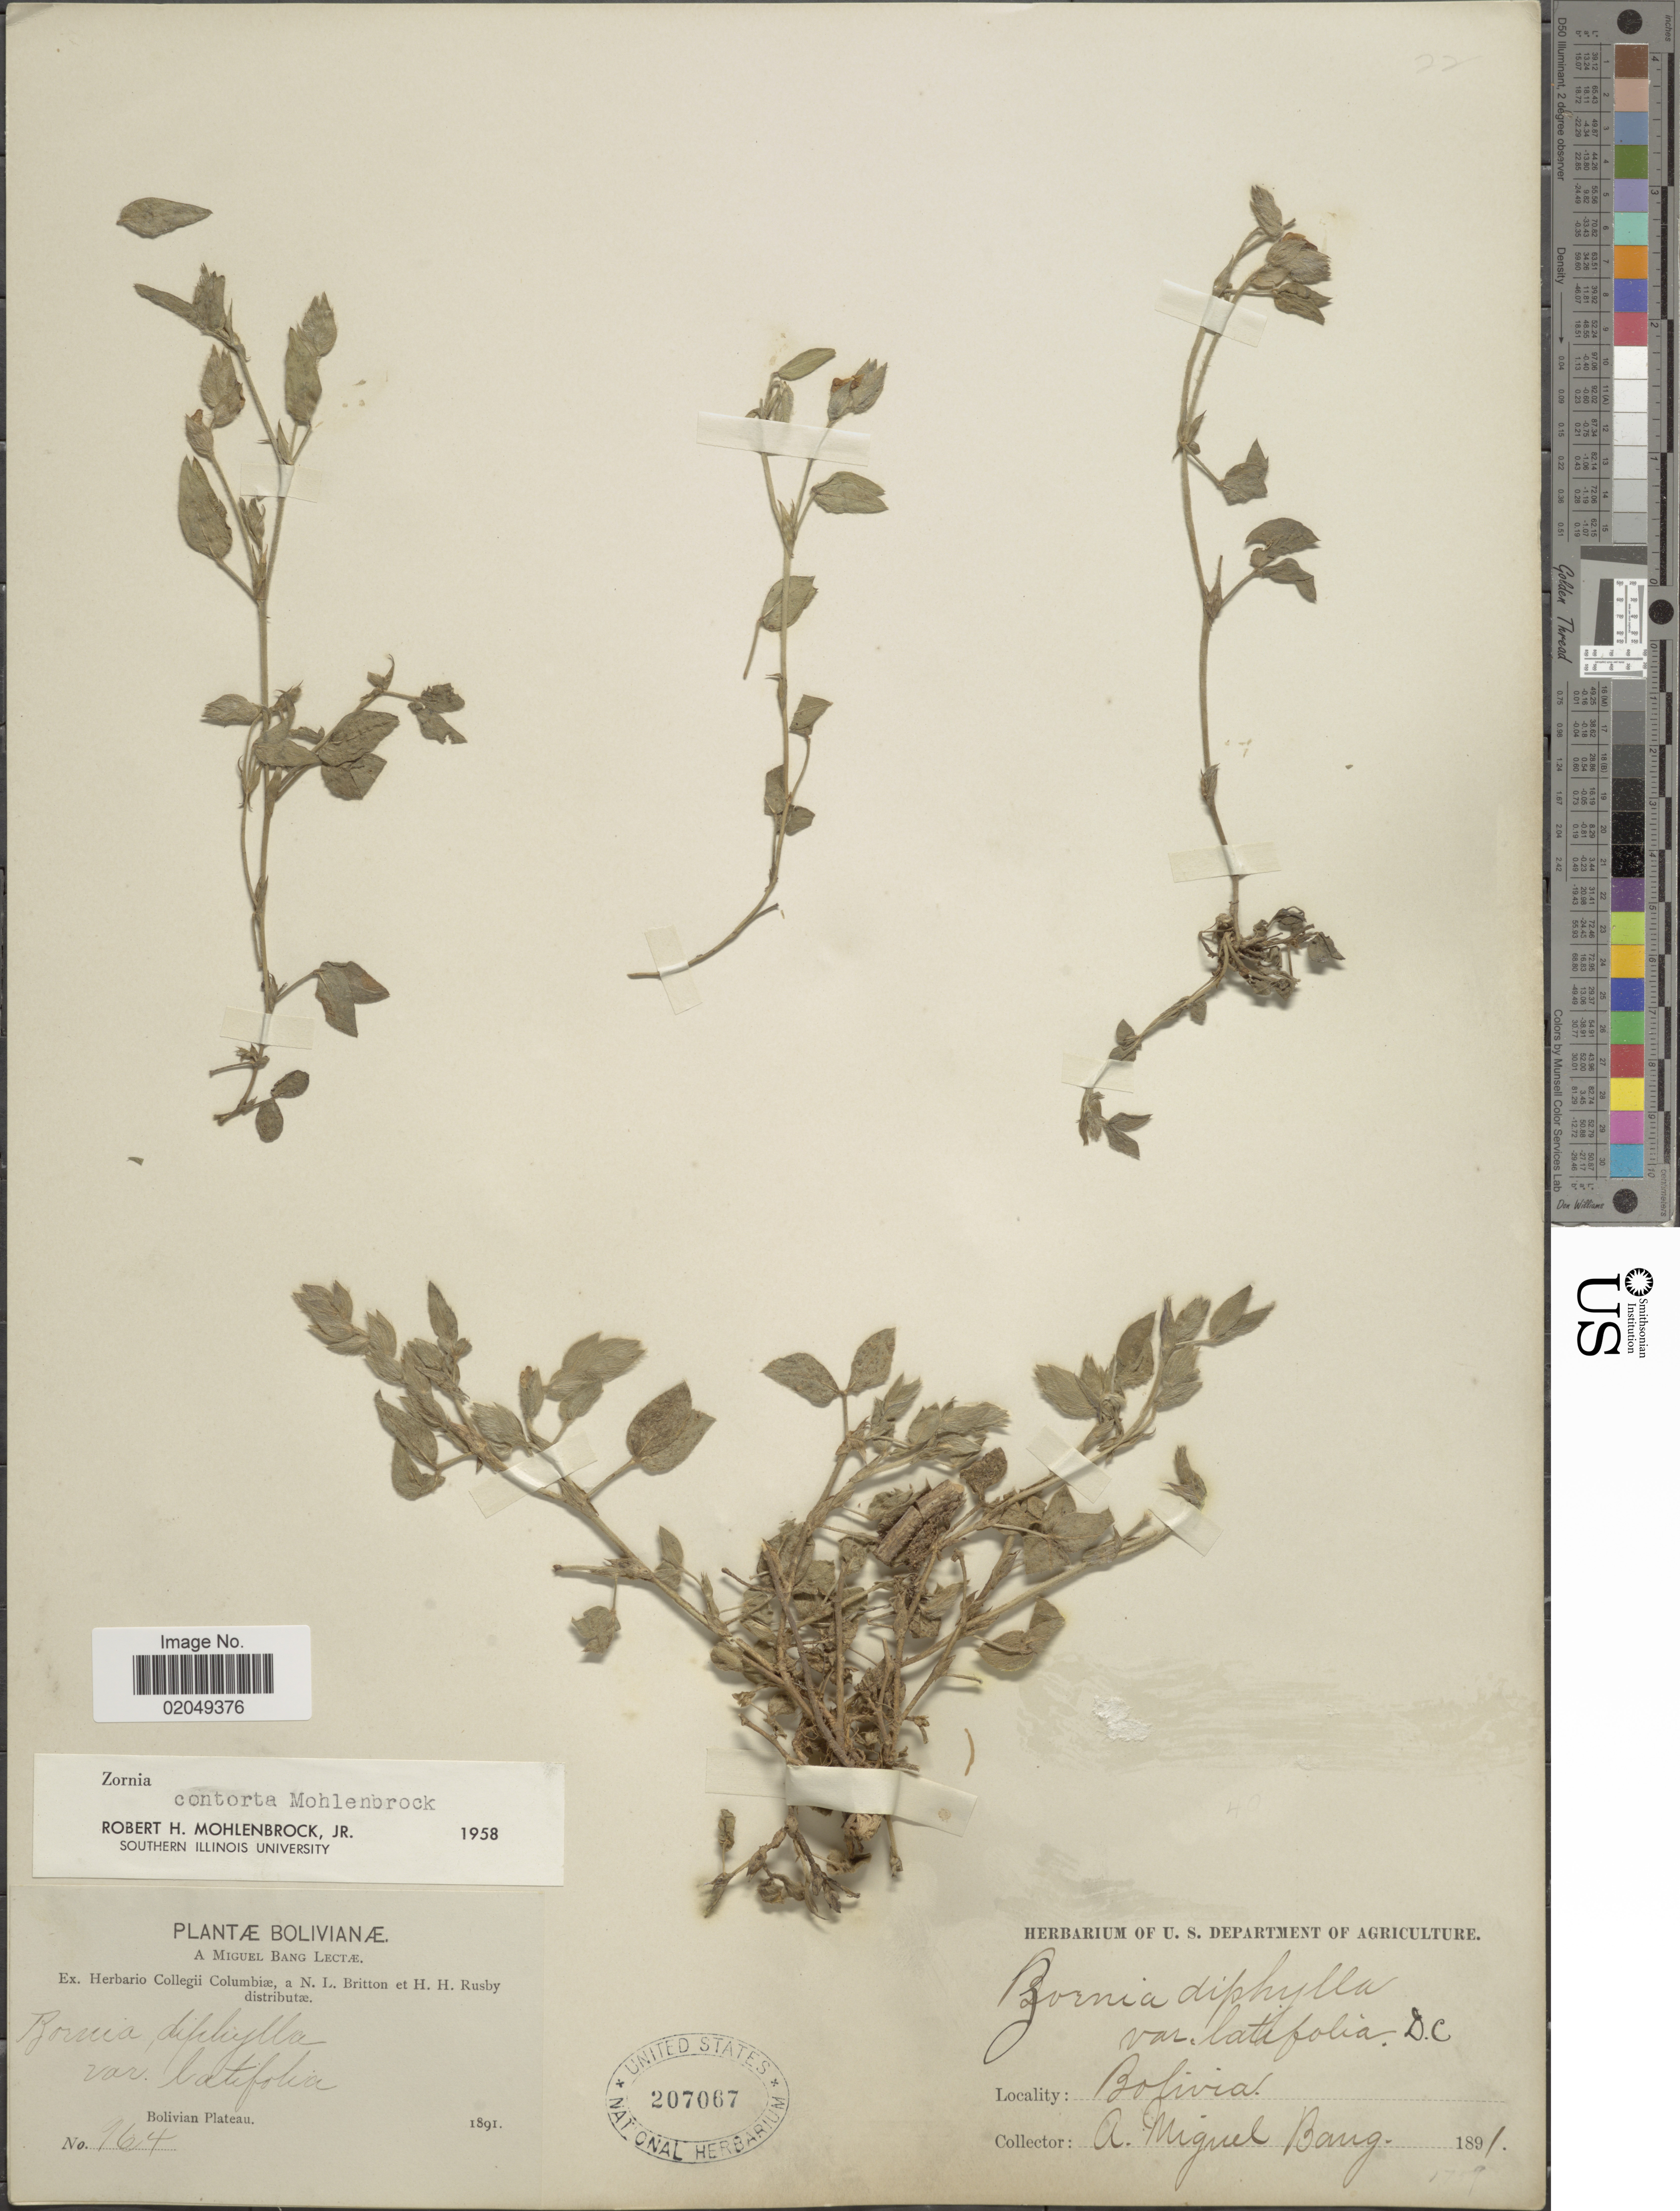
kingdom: Plantae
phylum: Tracheophyta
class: Magnoliopsida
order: Fabales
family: Fabaceae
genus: Zornia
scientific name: Zornia contorta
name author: Mohlenbr.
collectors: M. Bang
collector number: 164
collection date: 1891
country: Bolivia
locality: Bolivian Plateau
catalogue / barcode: US 207067